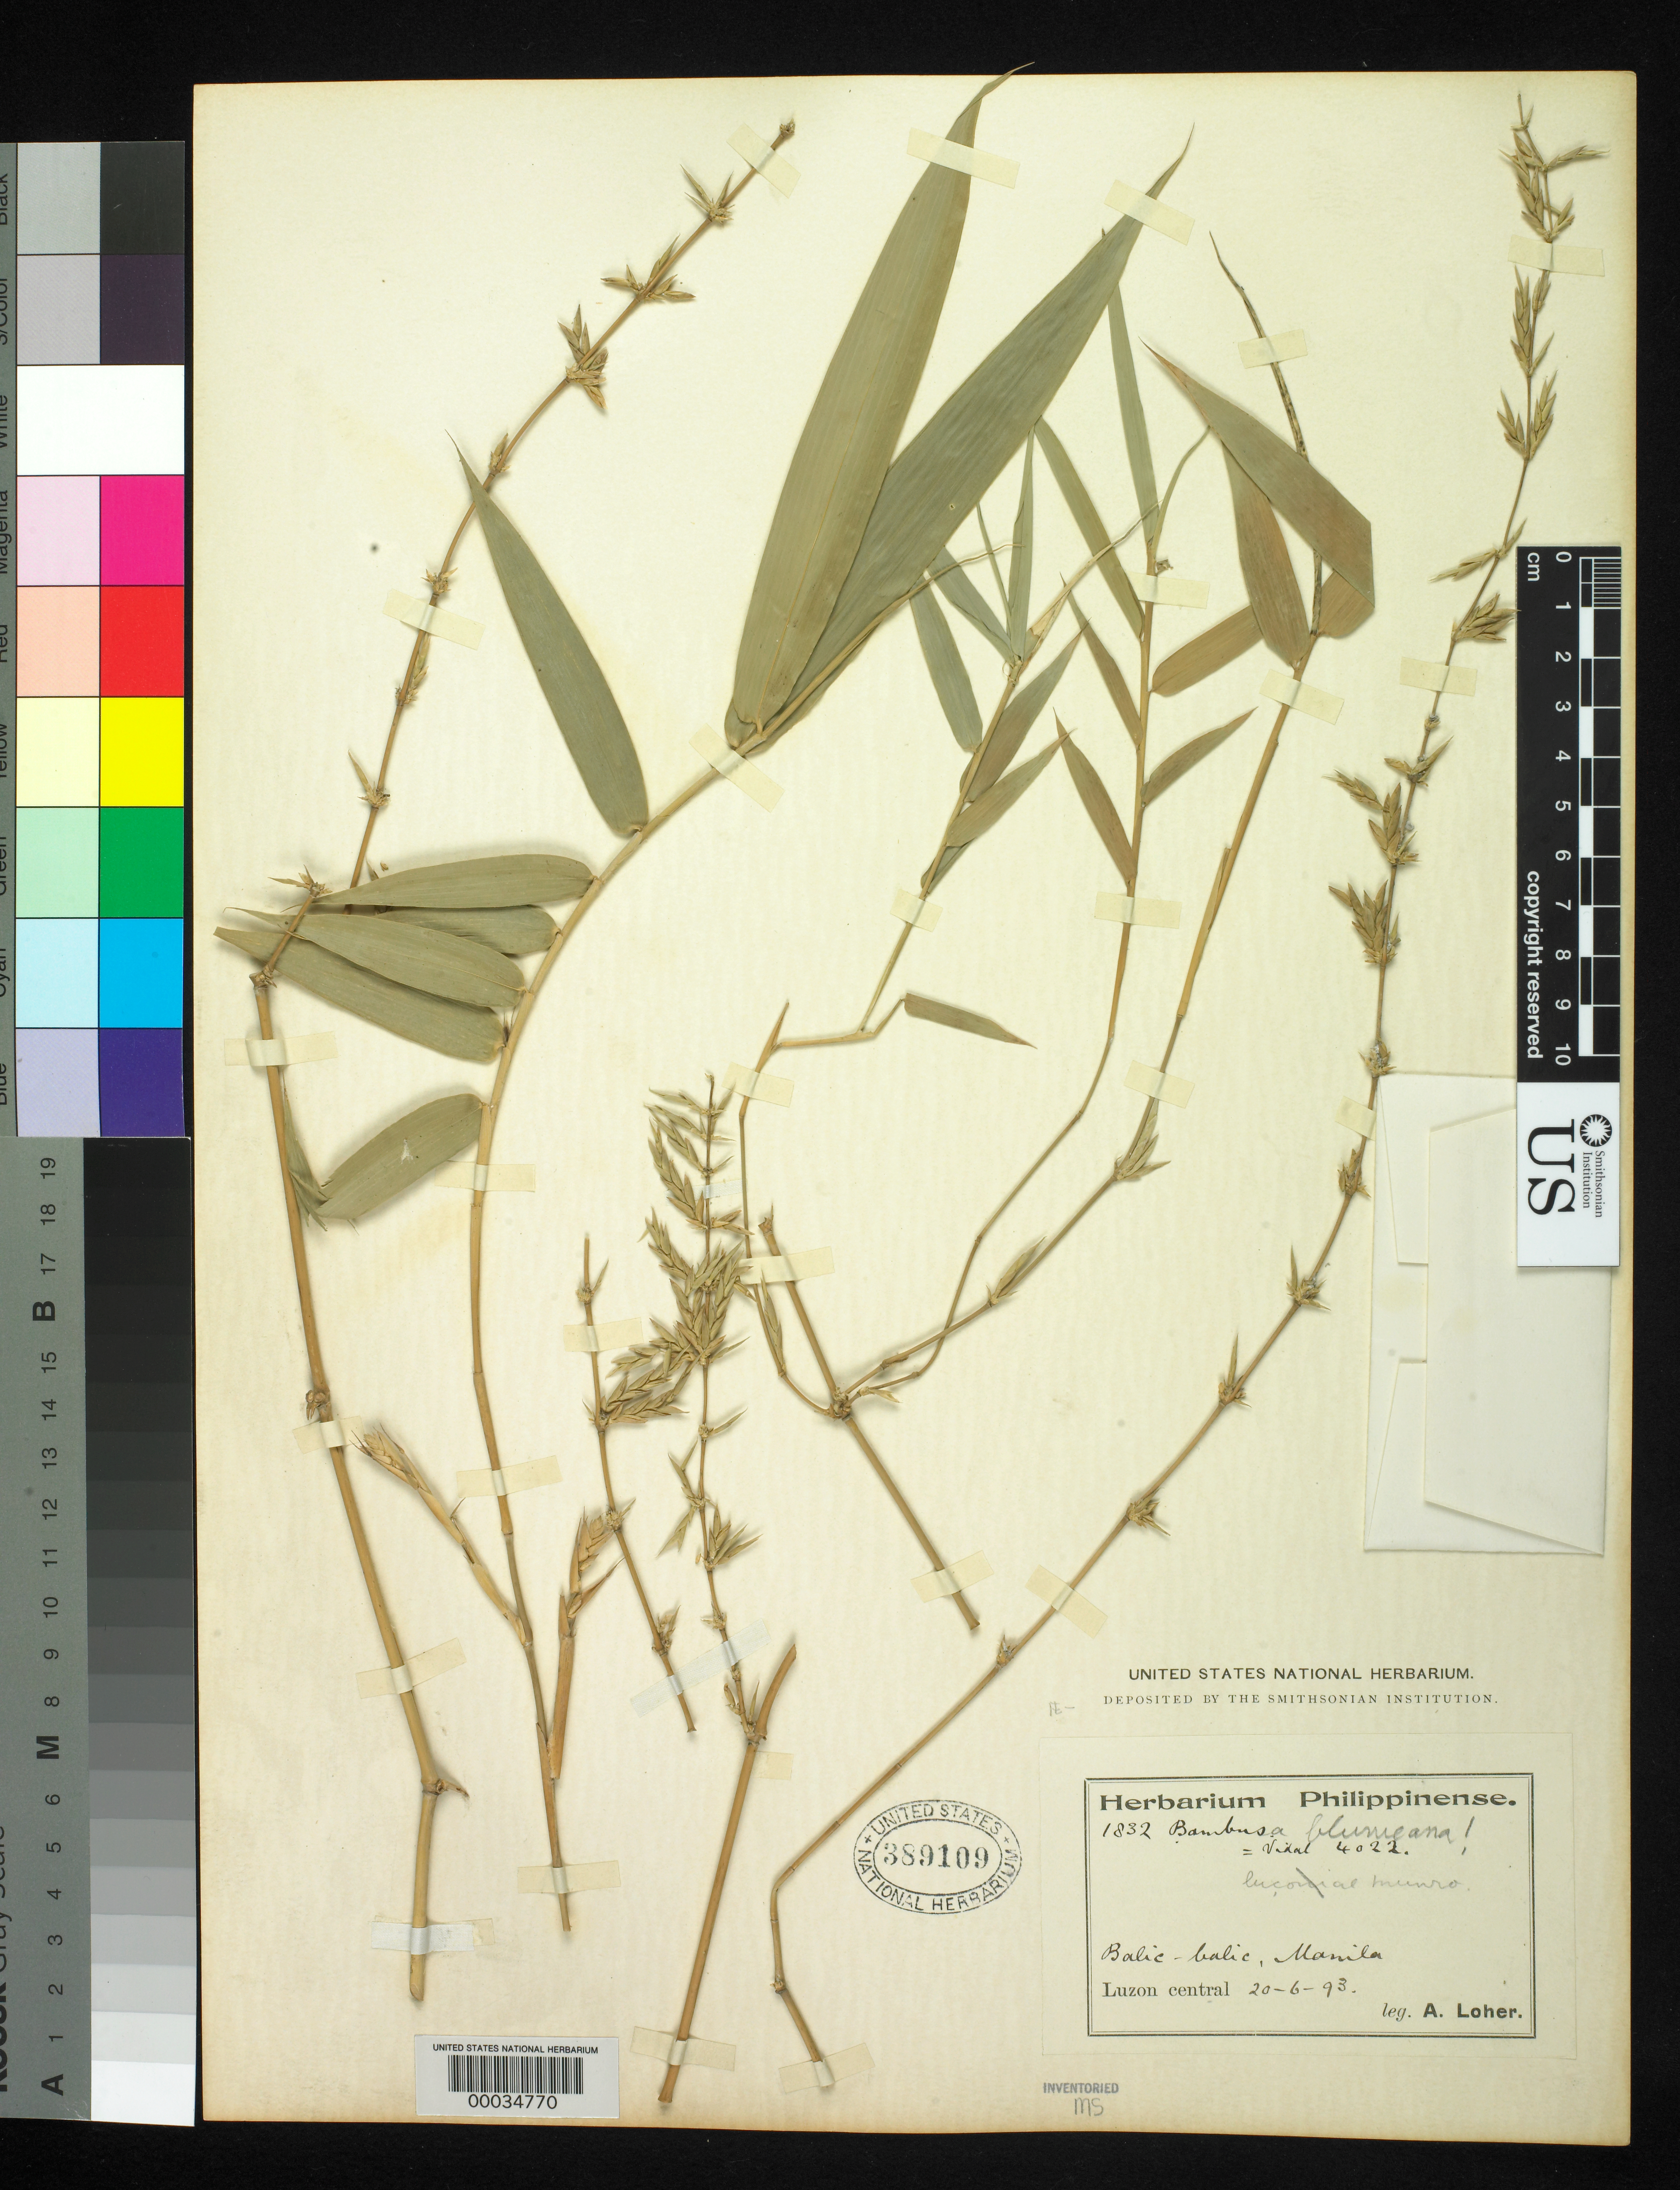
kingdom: Plantae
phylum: Tracheophyta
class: Liliopsida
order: Poales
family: Poaceae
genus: Bambusa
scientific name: Bambusa spinosa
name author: Roxb.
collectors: A. Loher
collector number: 1832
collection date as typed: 20 Jun 1893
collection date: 1893-06-20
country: Philippines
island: Luzon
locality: Manila, balic-balic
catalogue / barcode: US 389109